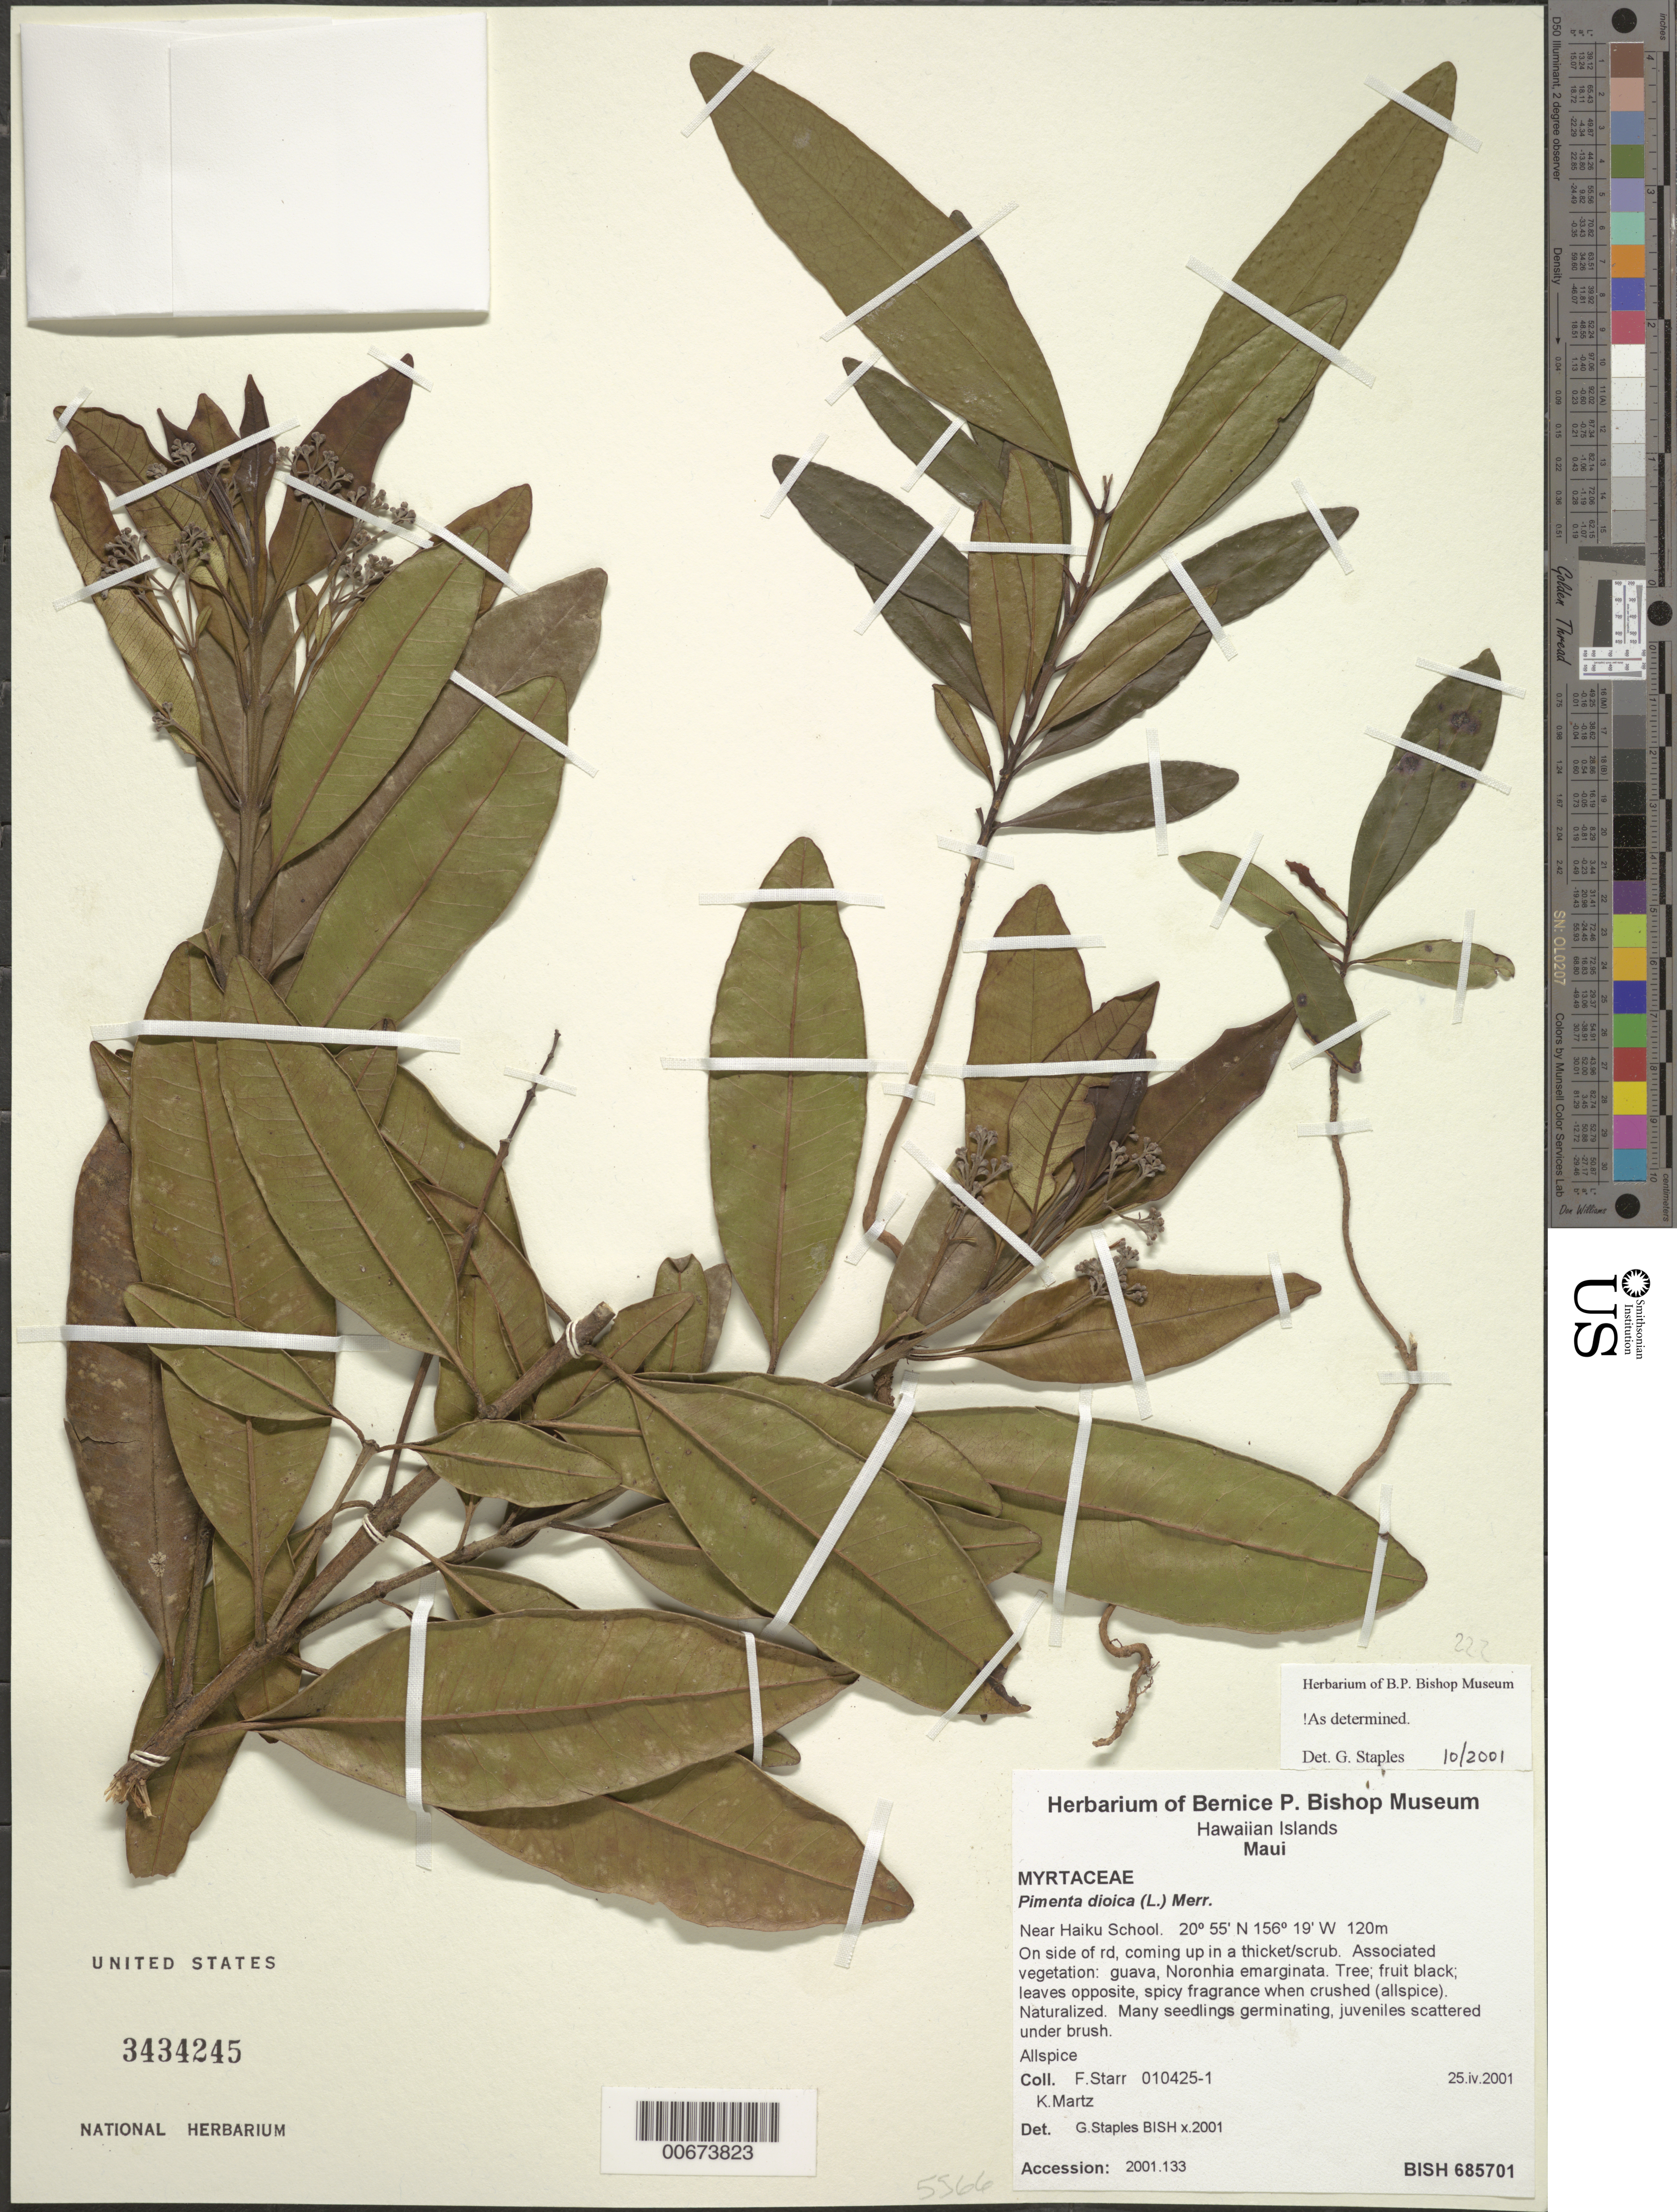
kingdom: Plantae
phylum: Tracheophyta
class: Magnoliopsida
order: Myrtales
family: Myrtaceae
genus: Pimenta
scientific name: Pimenta dioica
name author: (L.) Merr.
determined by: Staples, G. W.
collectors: F. Starr & K. Martz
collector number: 010425-1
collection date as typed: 25 Apr 2001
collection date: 2001-04-25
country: United States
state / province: Hawaii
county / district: Maui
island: Maui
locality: Near Haiku School, on side of rd, coming up in a thicket/scrub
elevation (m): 120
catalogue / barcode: US 3434245